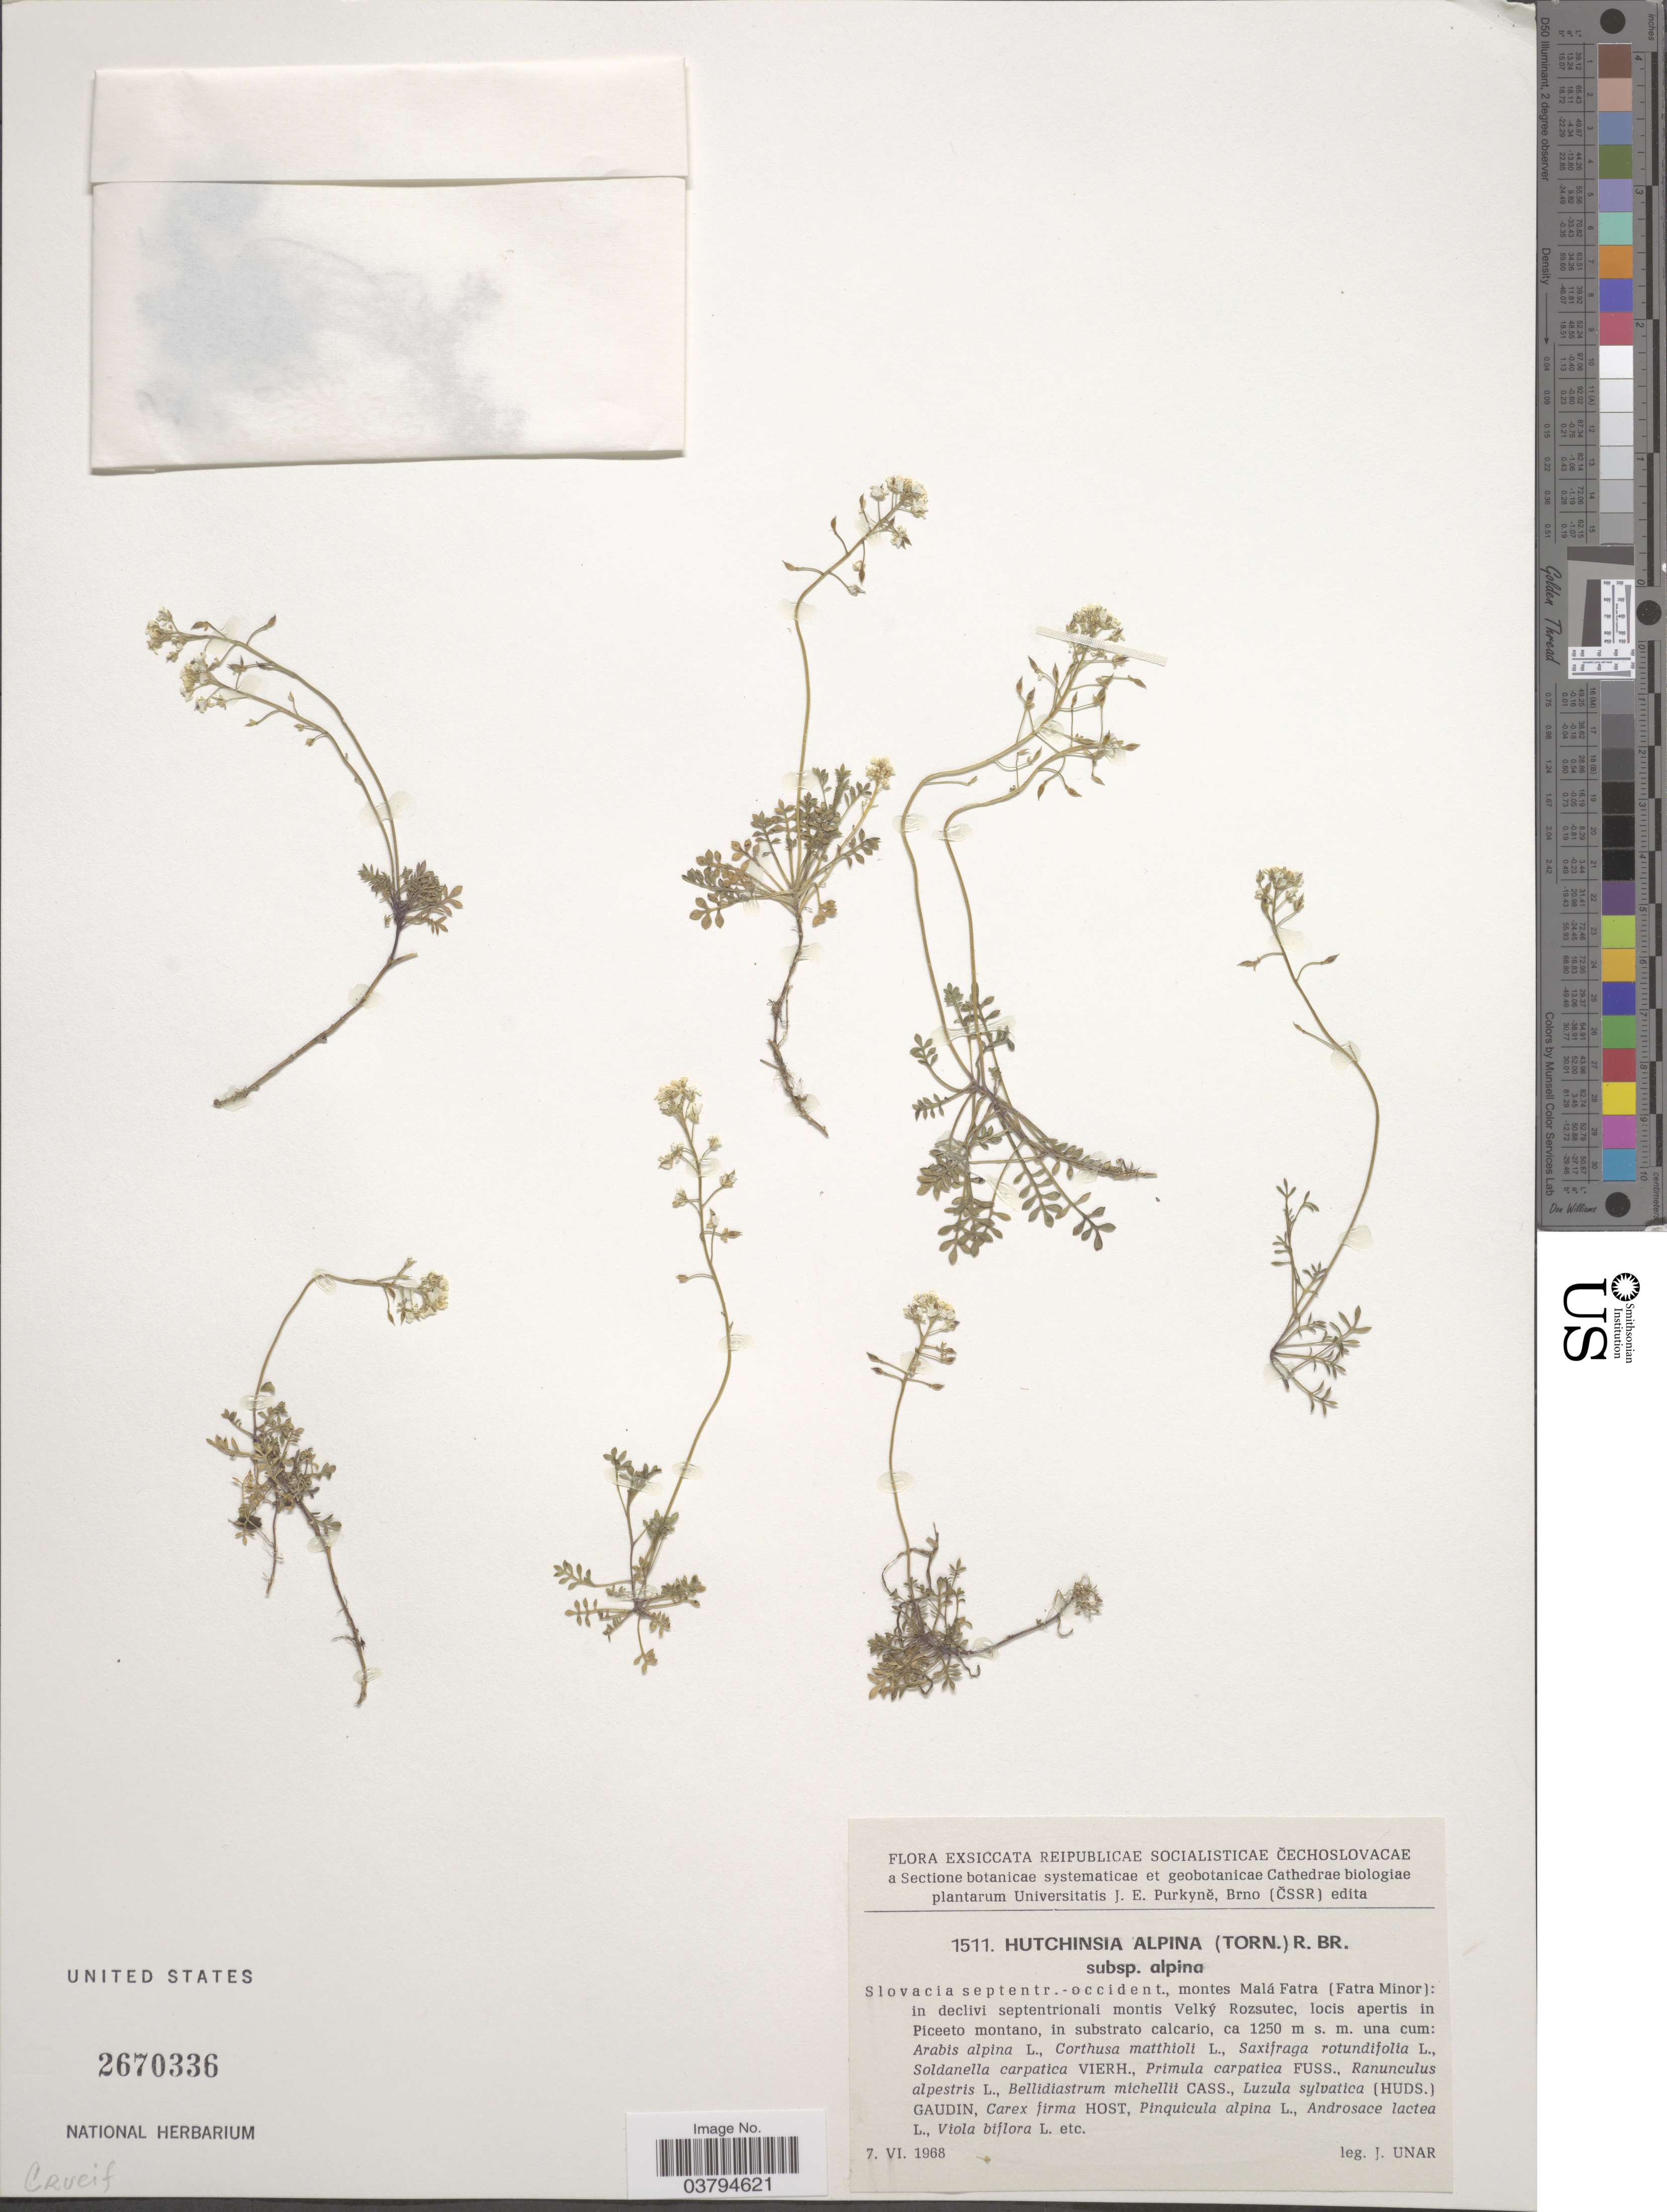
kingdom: Plantae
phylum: Tracheophyta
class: Magnoliopsida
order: Brassicales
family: Brassicaceae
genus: Hutchinsia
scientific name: Hutchinsia alpina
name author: W.T. Aiton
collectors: J. Unar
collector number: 1511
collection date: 1968-06-07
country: Slovakia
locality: Reipublicae Socialisticae Čechoslovacae. Slovacia septentr.- occident., montes Malá Fatra (Fatra Minor): in declivi septentrionali montis Velký Rozsutec, locis apertis in Piceeto montano, in substrato calcario.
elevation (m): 1250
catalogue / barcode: US 2670336